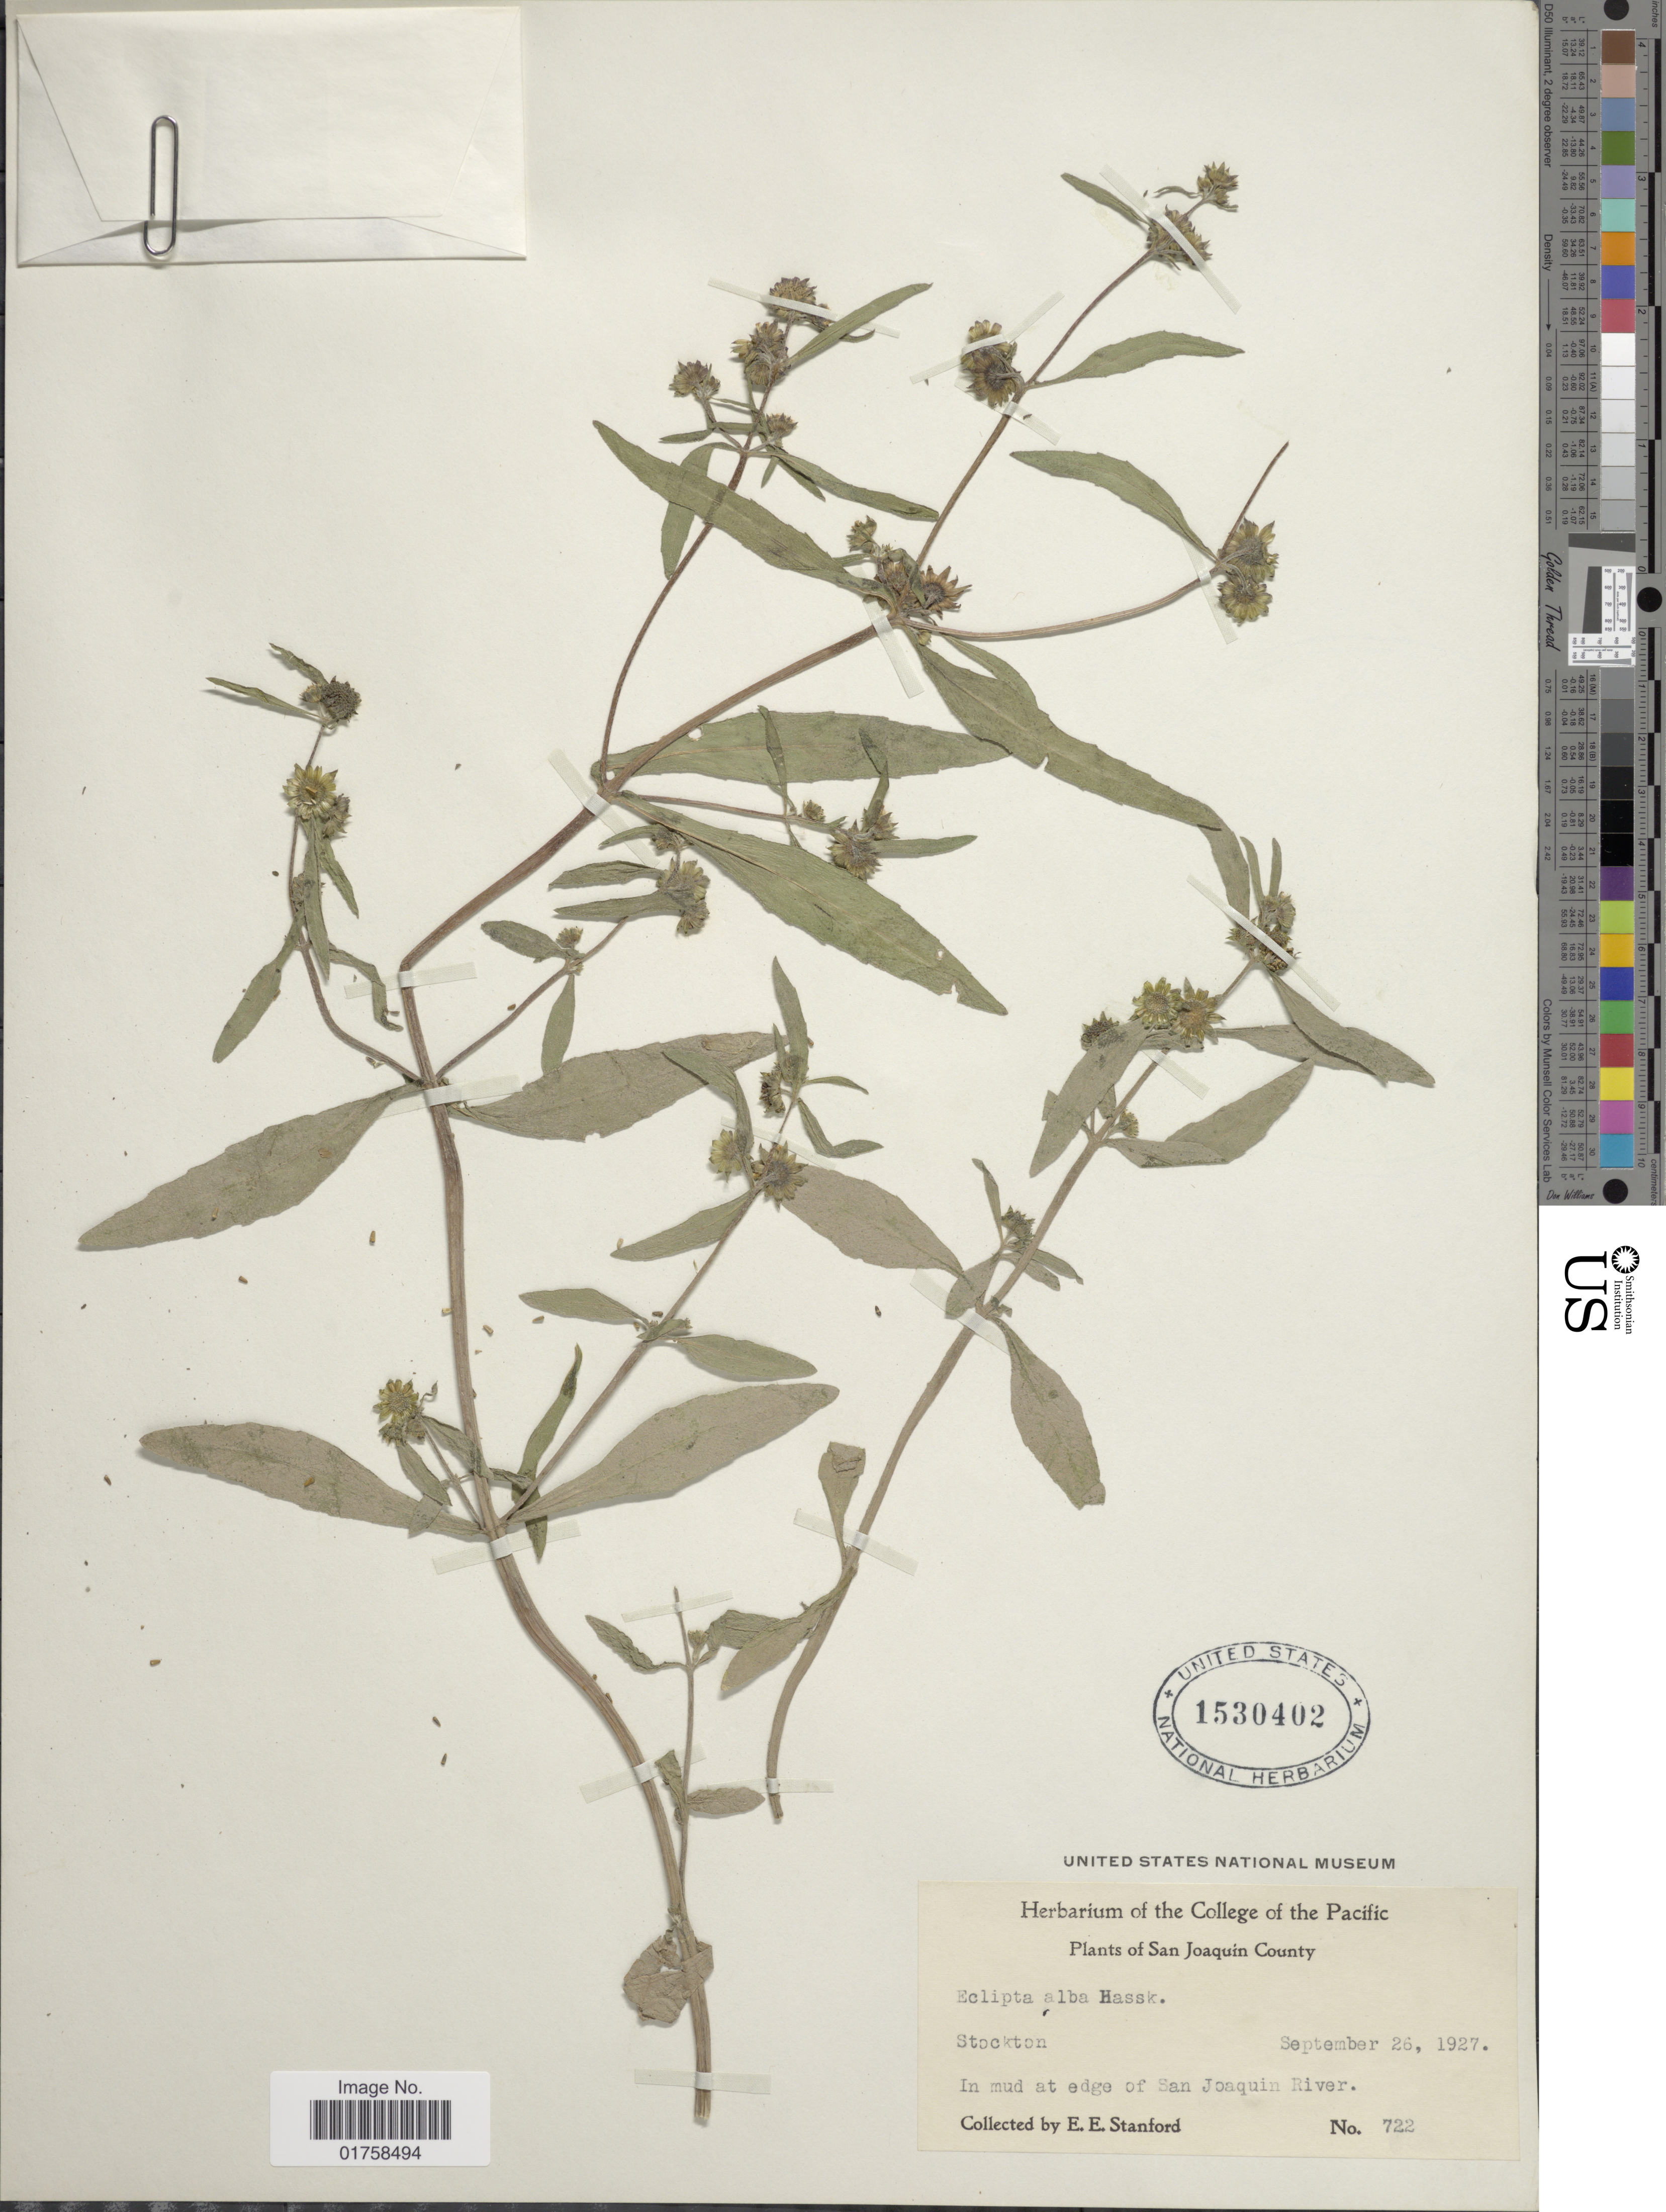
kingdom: Plantae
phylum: Tracheophyta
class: Magnoliopsida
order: Asterales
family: Asteraceae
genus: Eclipta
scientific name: Eclipta alba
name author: (L.) Hassk.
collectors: E. Stanford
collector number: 722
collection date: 1927-09-26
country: United States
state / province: California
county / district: San Joaquin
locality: San Joaquin County. Stockton. In mud at edge of San Joaquin River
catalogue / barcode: US 1530402